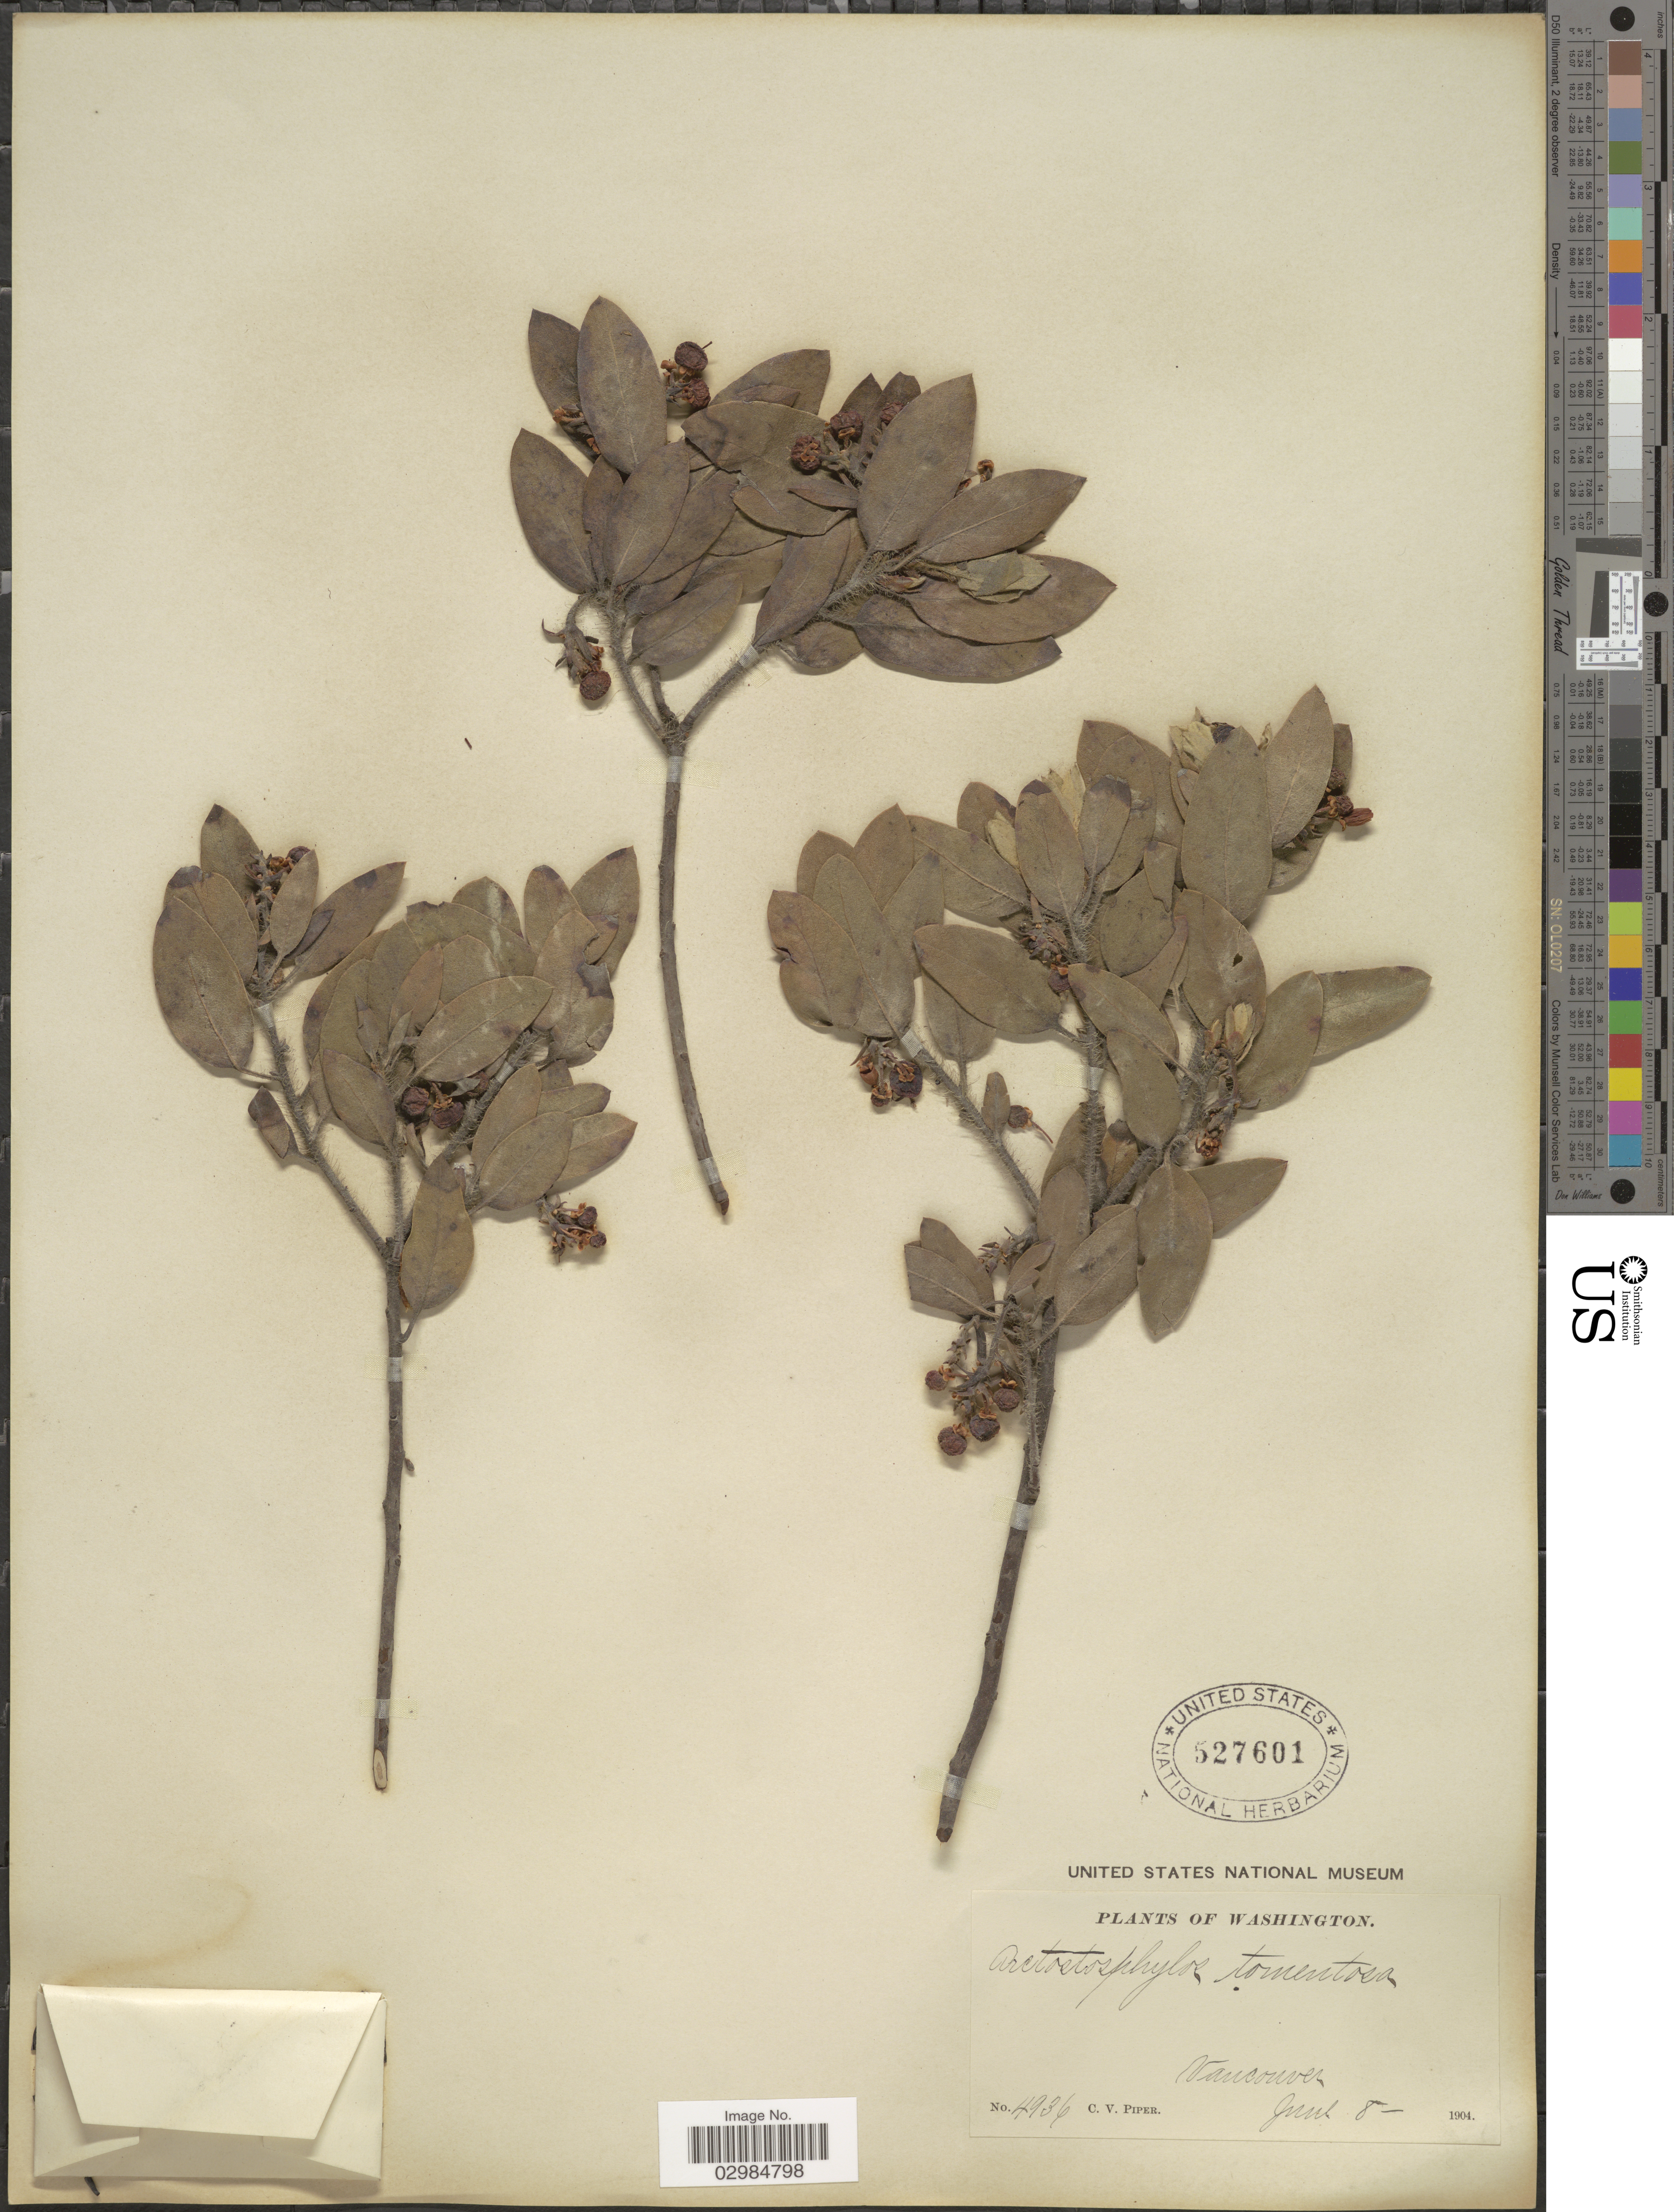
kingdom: Plantae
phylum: Tracheophyta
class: Magnoliopsida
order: Ericales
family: Ericaceae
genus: Arctostaphylos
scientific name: Arctostaphylos tomentosa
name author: (Pursh) Lindl.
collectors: C. V. Piper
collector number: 4936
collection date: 1904-06-08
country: United States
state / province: Washington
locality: Vancouver.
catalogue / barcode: US 527601